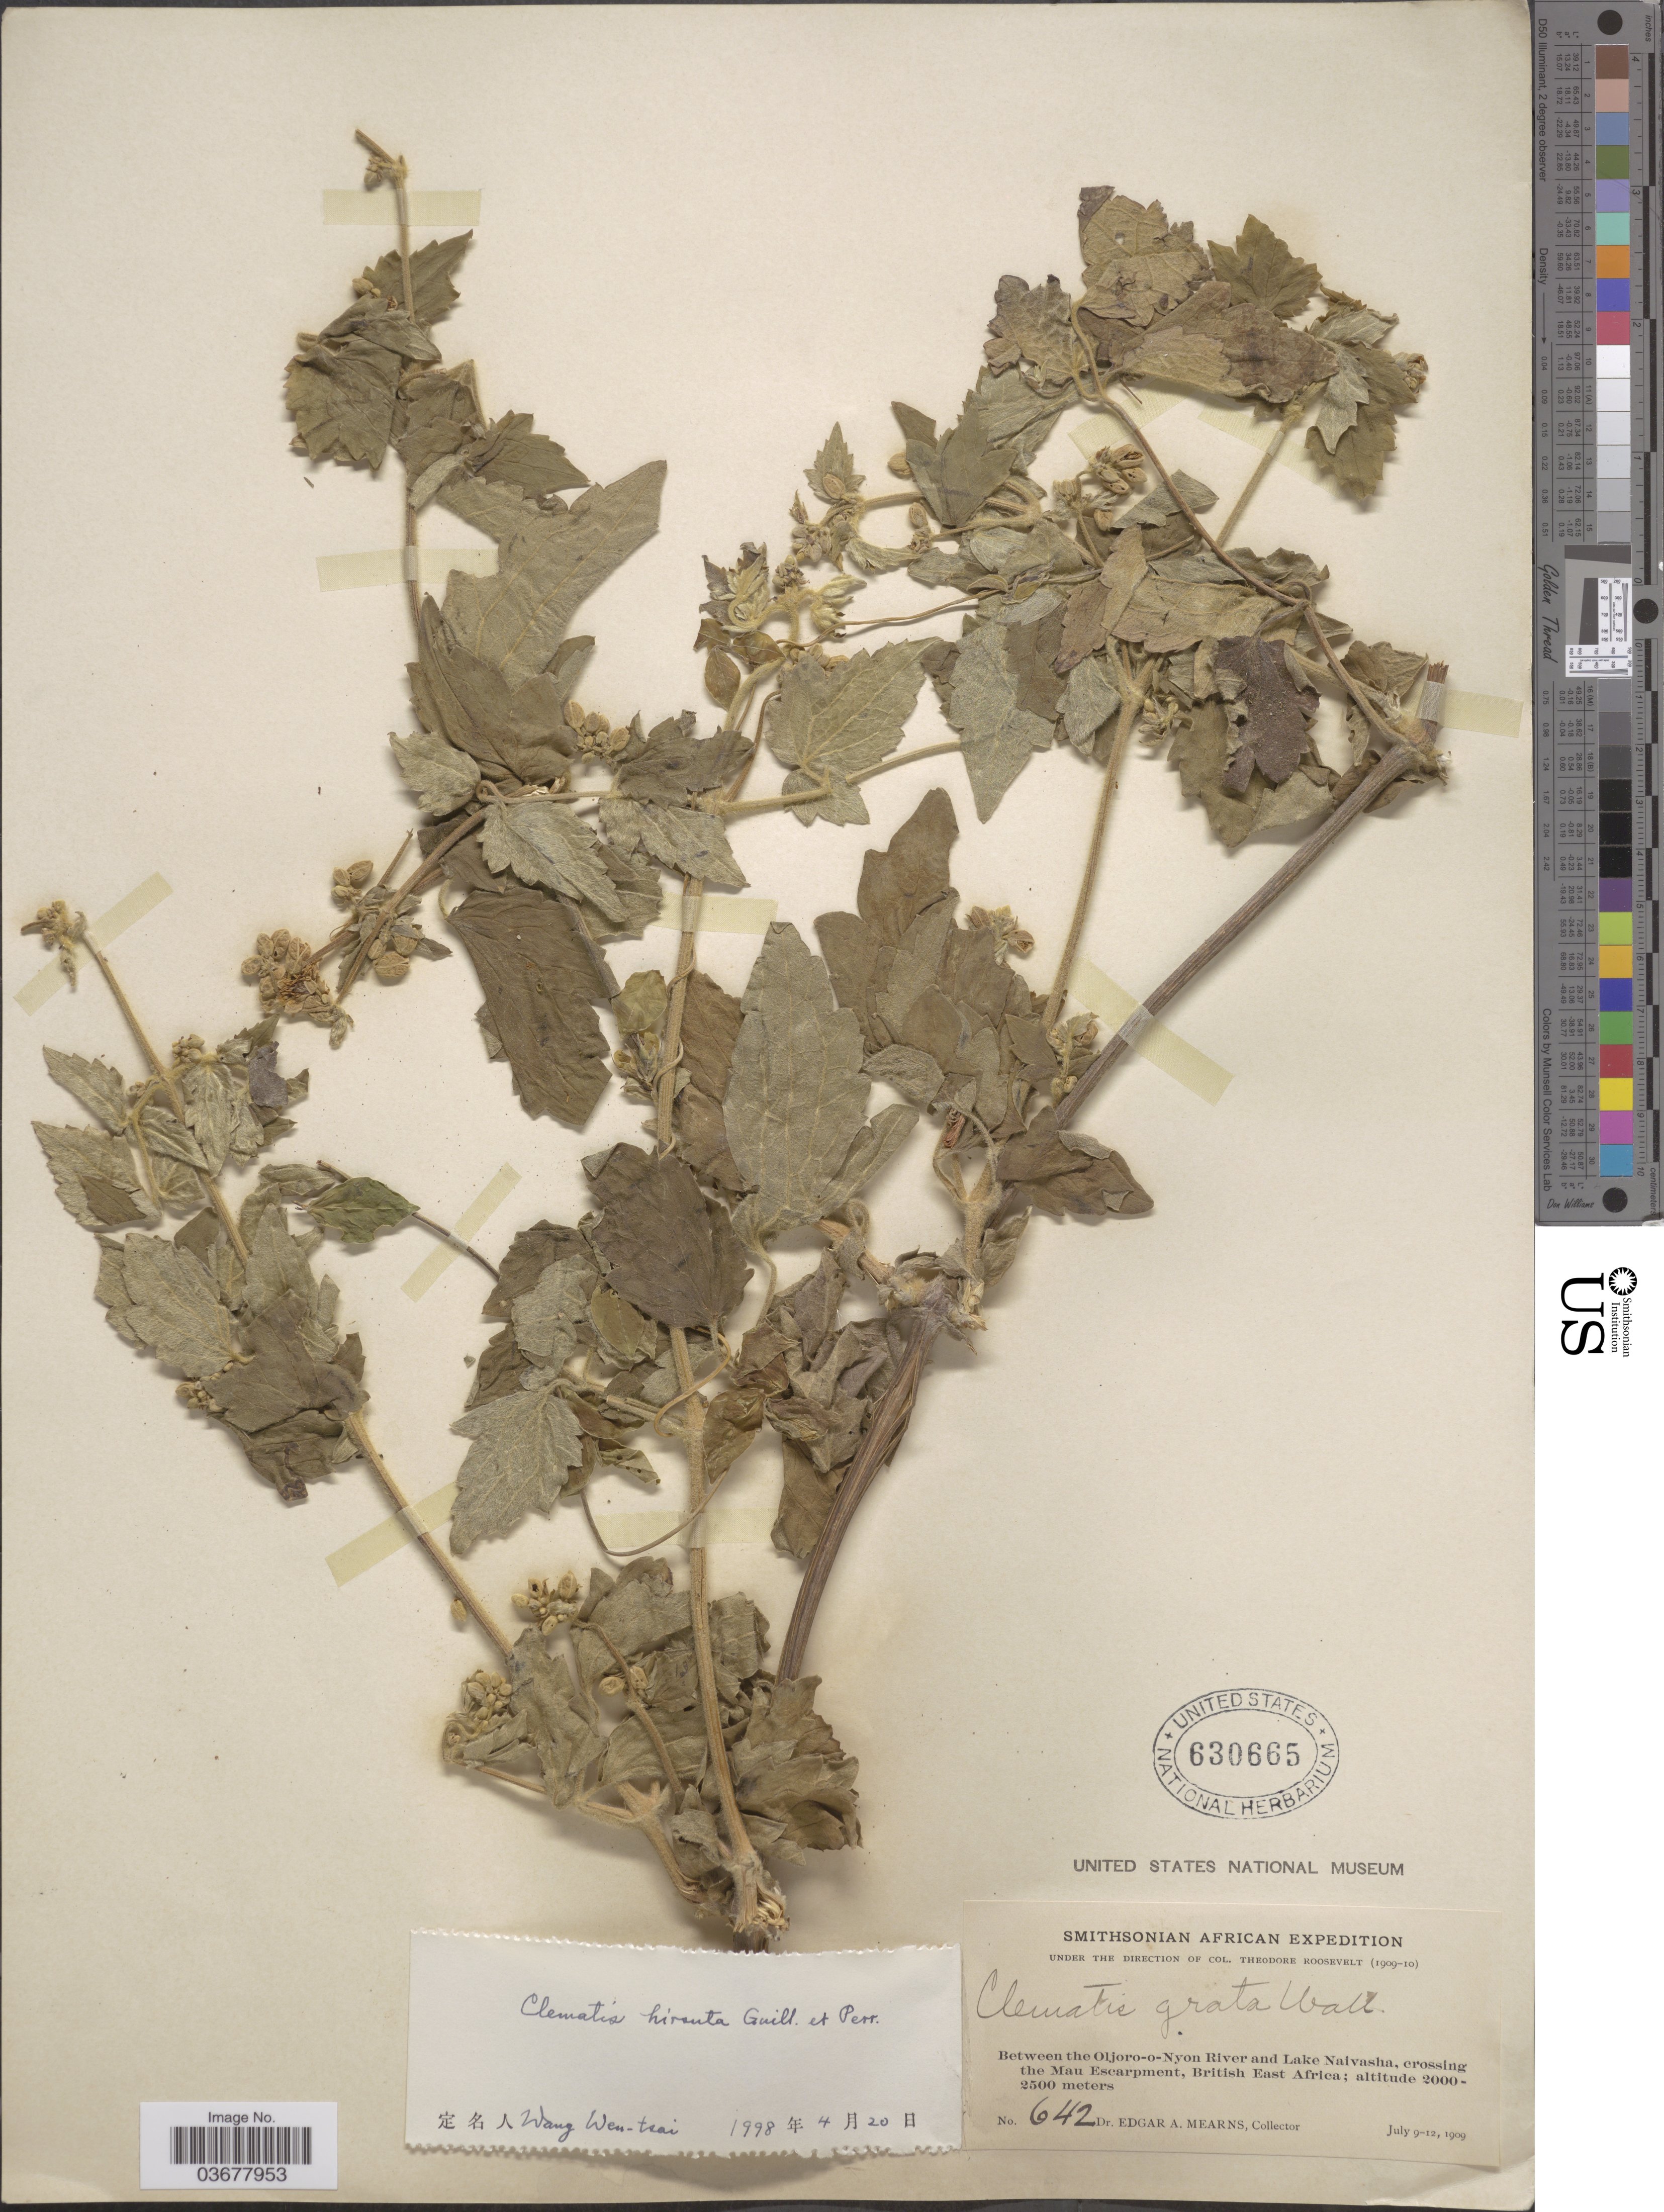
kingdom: Plantae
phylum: Tracheophyta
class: Magnoliopsida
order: Ranunculales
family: Ranunculaceae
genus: Clematis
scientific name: Clematis hirsuta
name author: Guill. & Perr.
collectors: E. A. Mearns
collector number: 642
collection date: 1909-07-09/1909-07-12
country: Kenya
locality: Between the Oljoro-o-Nyon River and Lake Naivasha, crossing the Mau Escarpment, British East Africa.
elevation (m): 2000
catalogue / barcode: US 630665